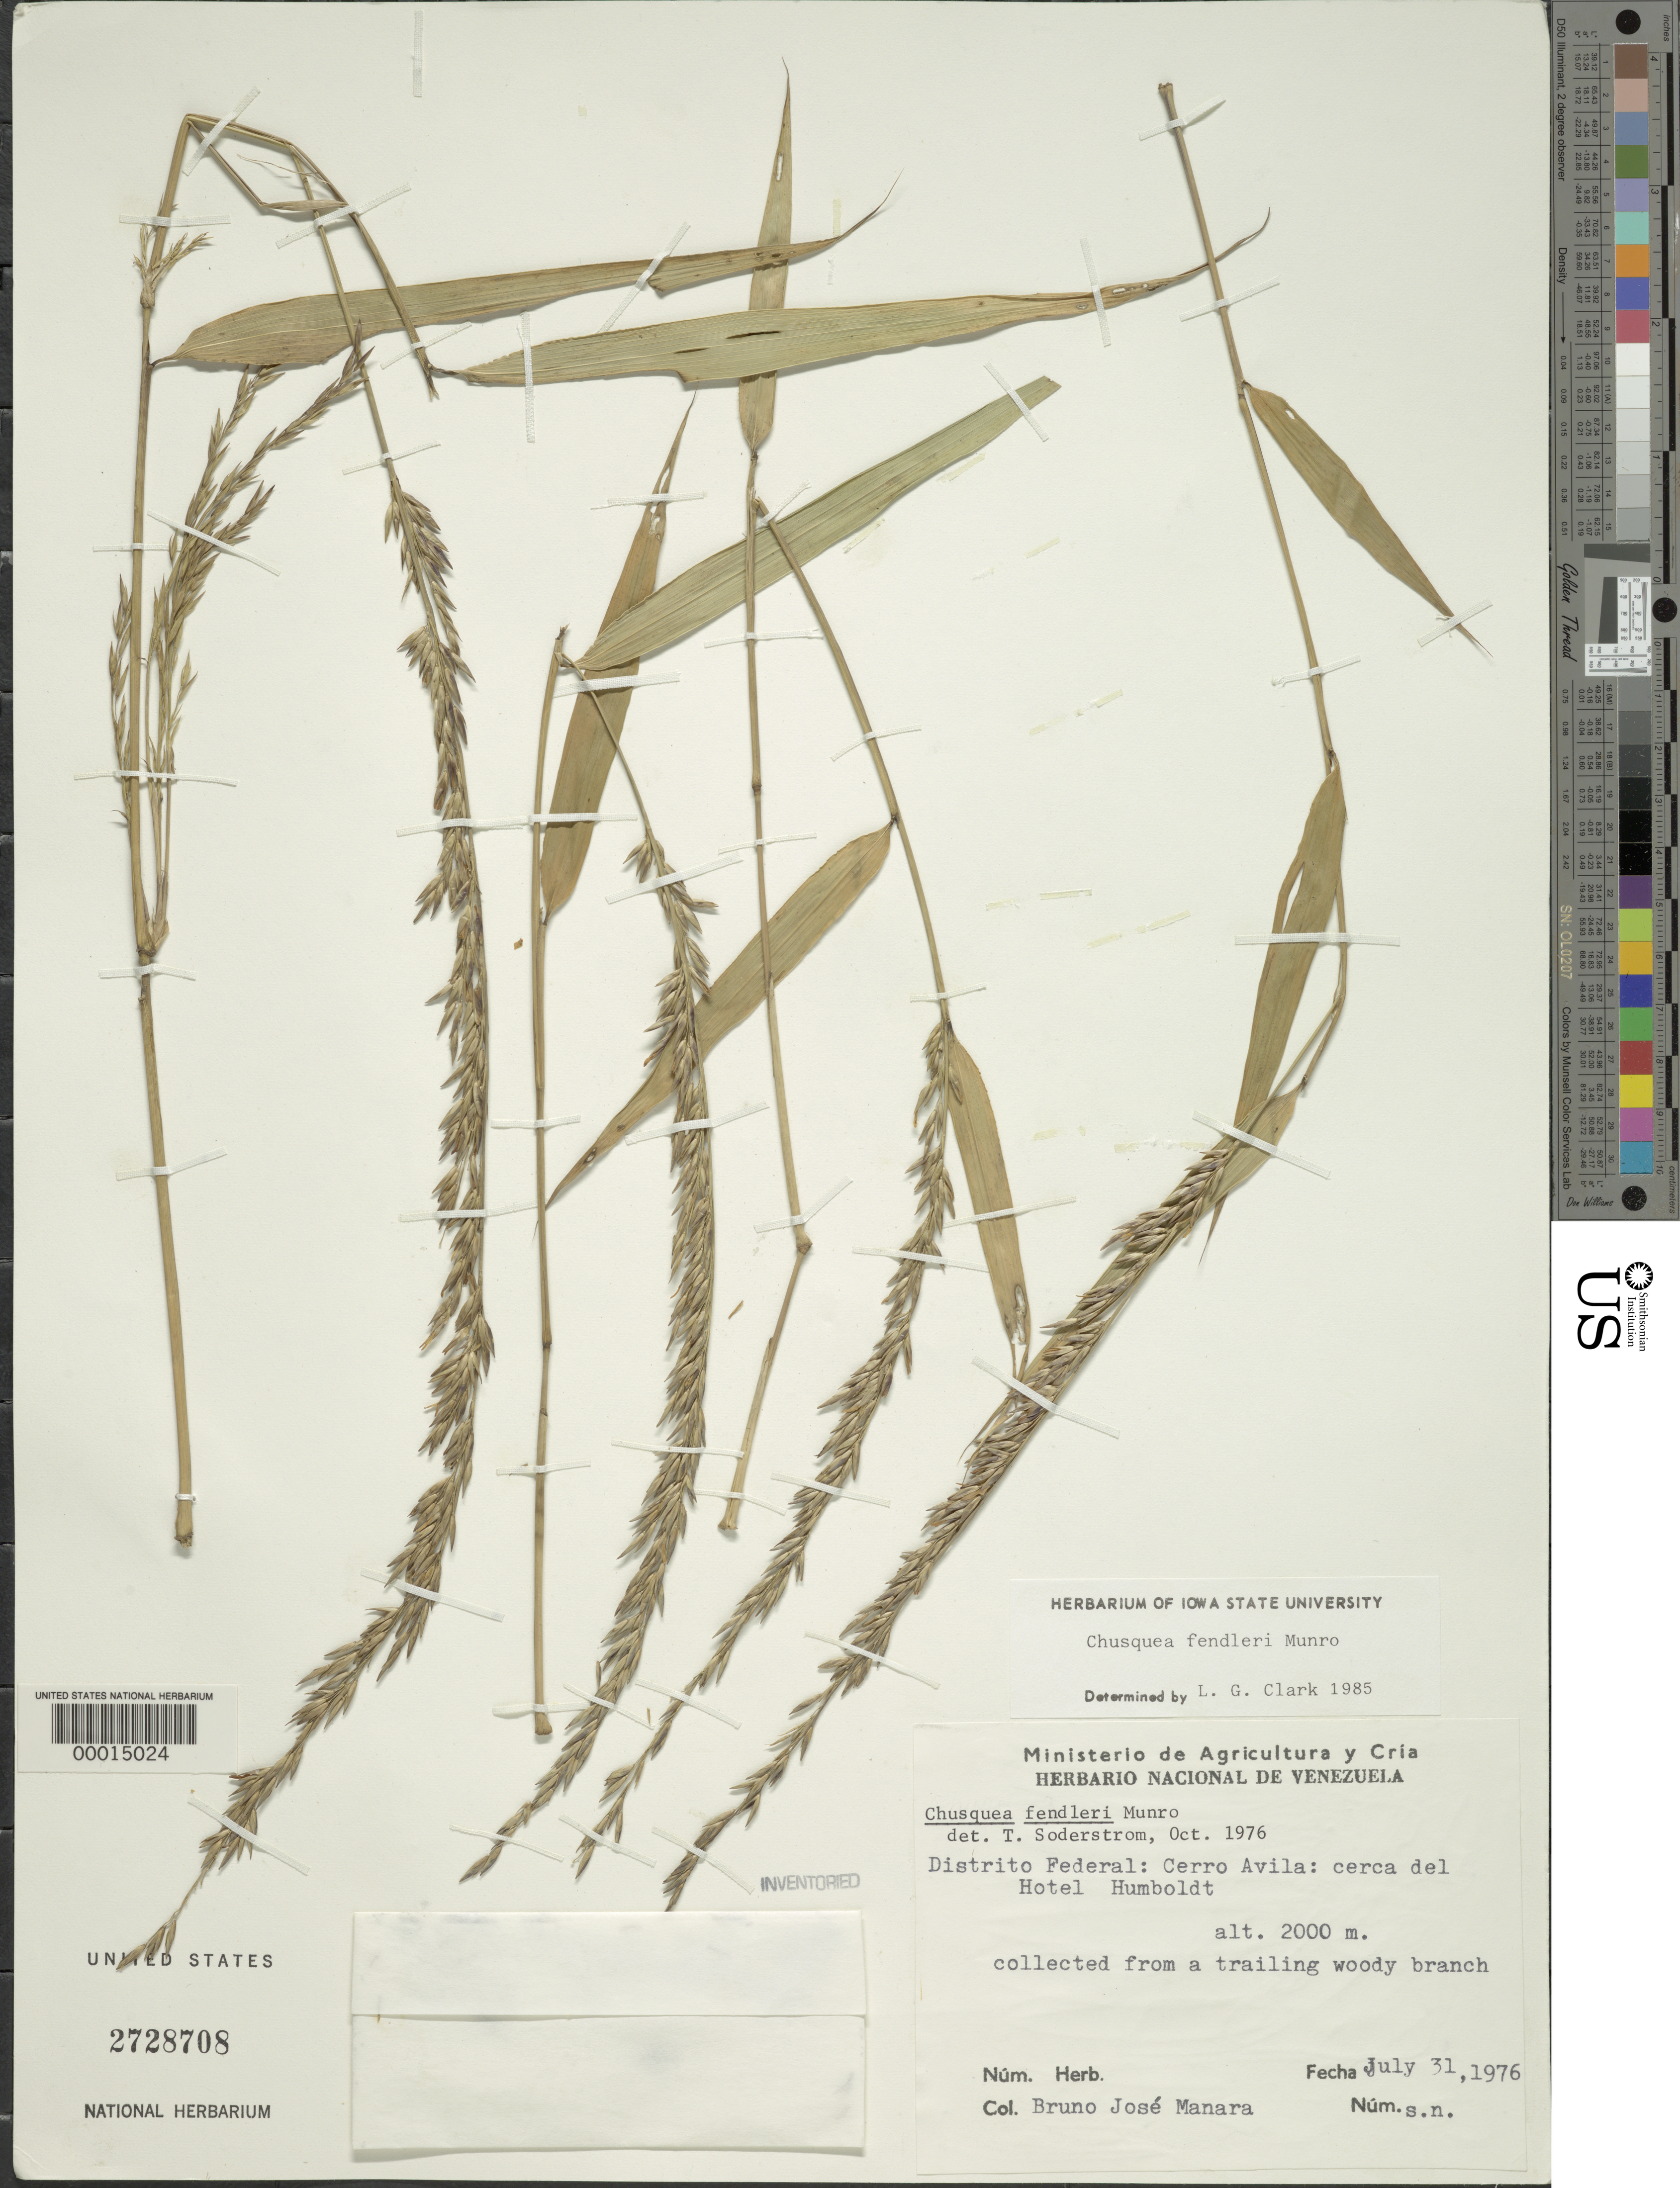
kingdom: Plantae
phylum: Tracheophyta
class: Liliopsida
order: Poales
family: Poaceae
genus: Chusquea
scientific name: Chusquea fendleri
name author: Munro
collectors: B. Manara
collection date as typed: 31 Jul 1976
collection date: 1976-07-31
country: Venezuela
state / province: Distrito Federal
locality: Cerro avila, hotel humboldt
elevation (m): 2000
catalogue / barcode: US 2728708